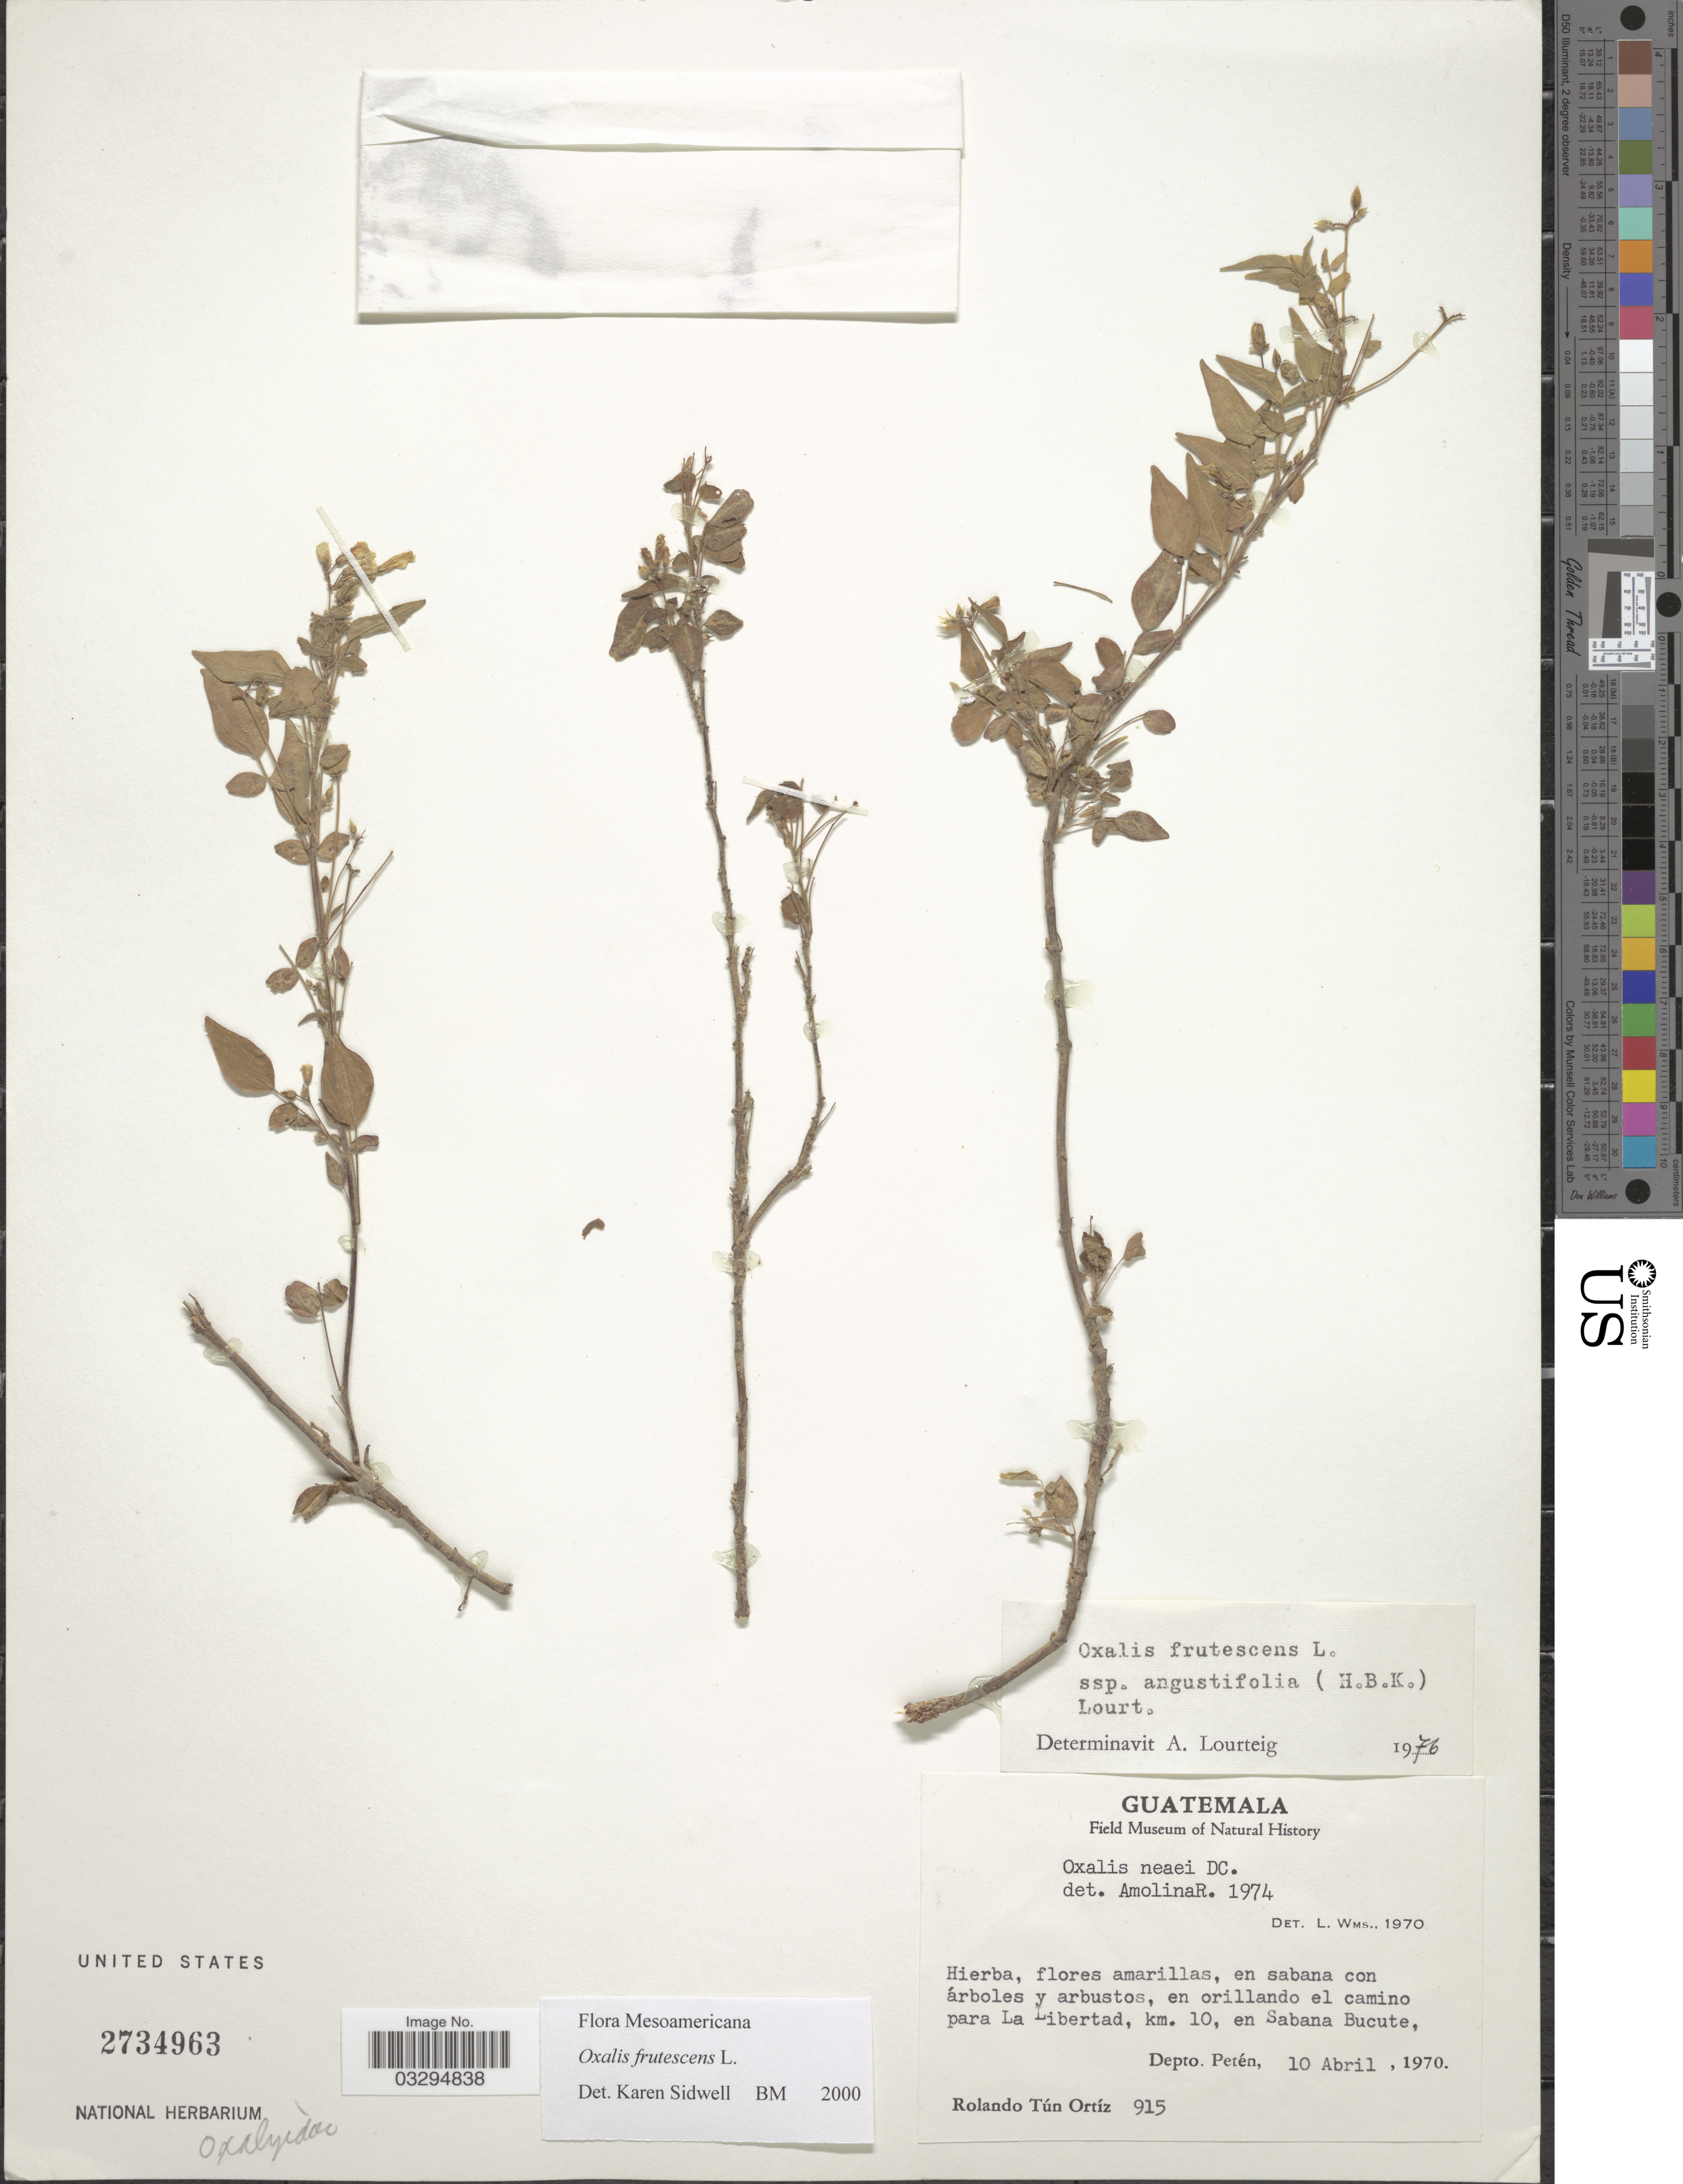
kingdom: Plantae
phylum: Tracheophyta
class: Magnoliopsida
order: Oxalidales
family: Oxalidaceae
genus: Oxalis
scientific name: Oxalis frutescens subsp. angustifolia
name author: (Kunth) Lourteig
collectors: R. T. Ortíz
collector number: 915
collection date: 1970-04-10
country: Guatemala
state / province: El Petén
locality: En orillando el camino para La Libertad, km. 10, en Sabana Bucute, Depto. Petén.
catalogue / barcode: US 2734963